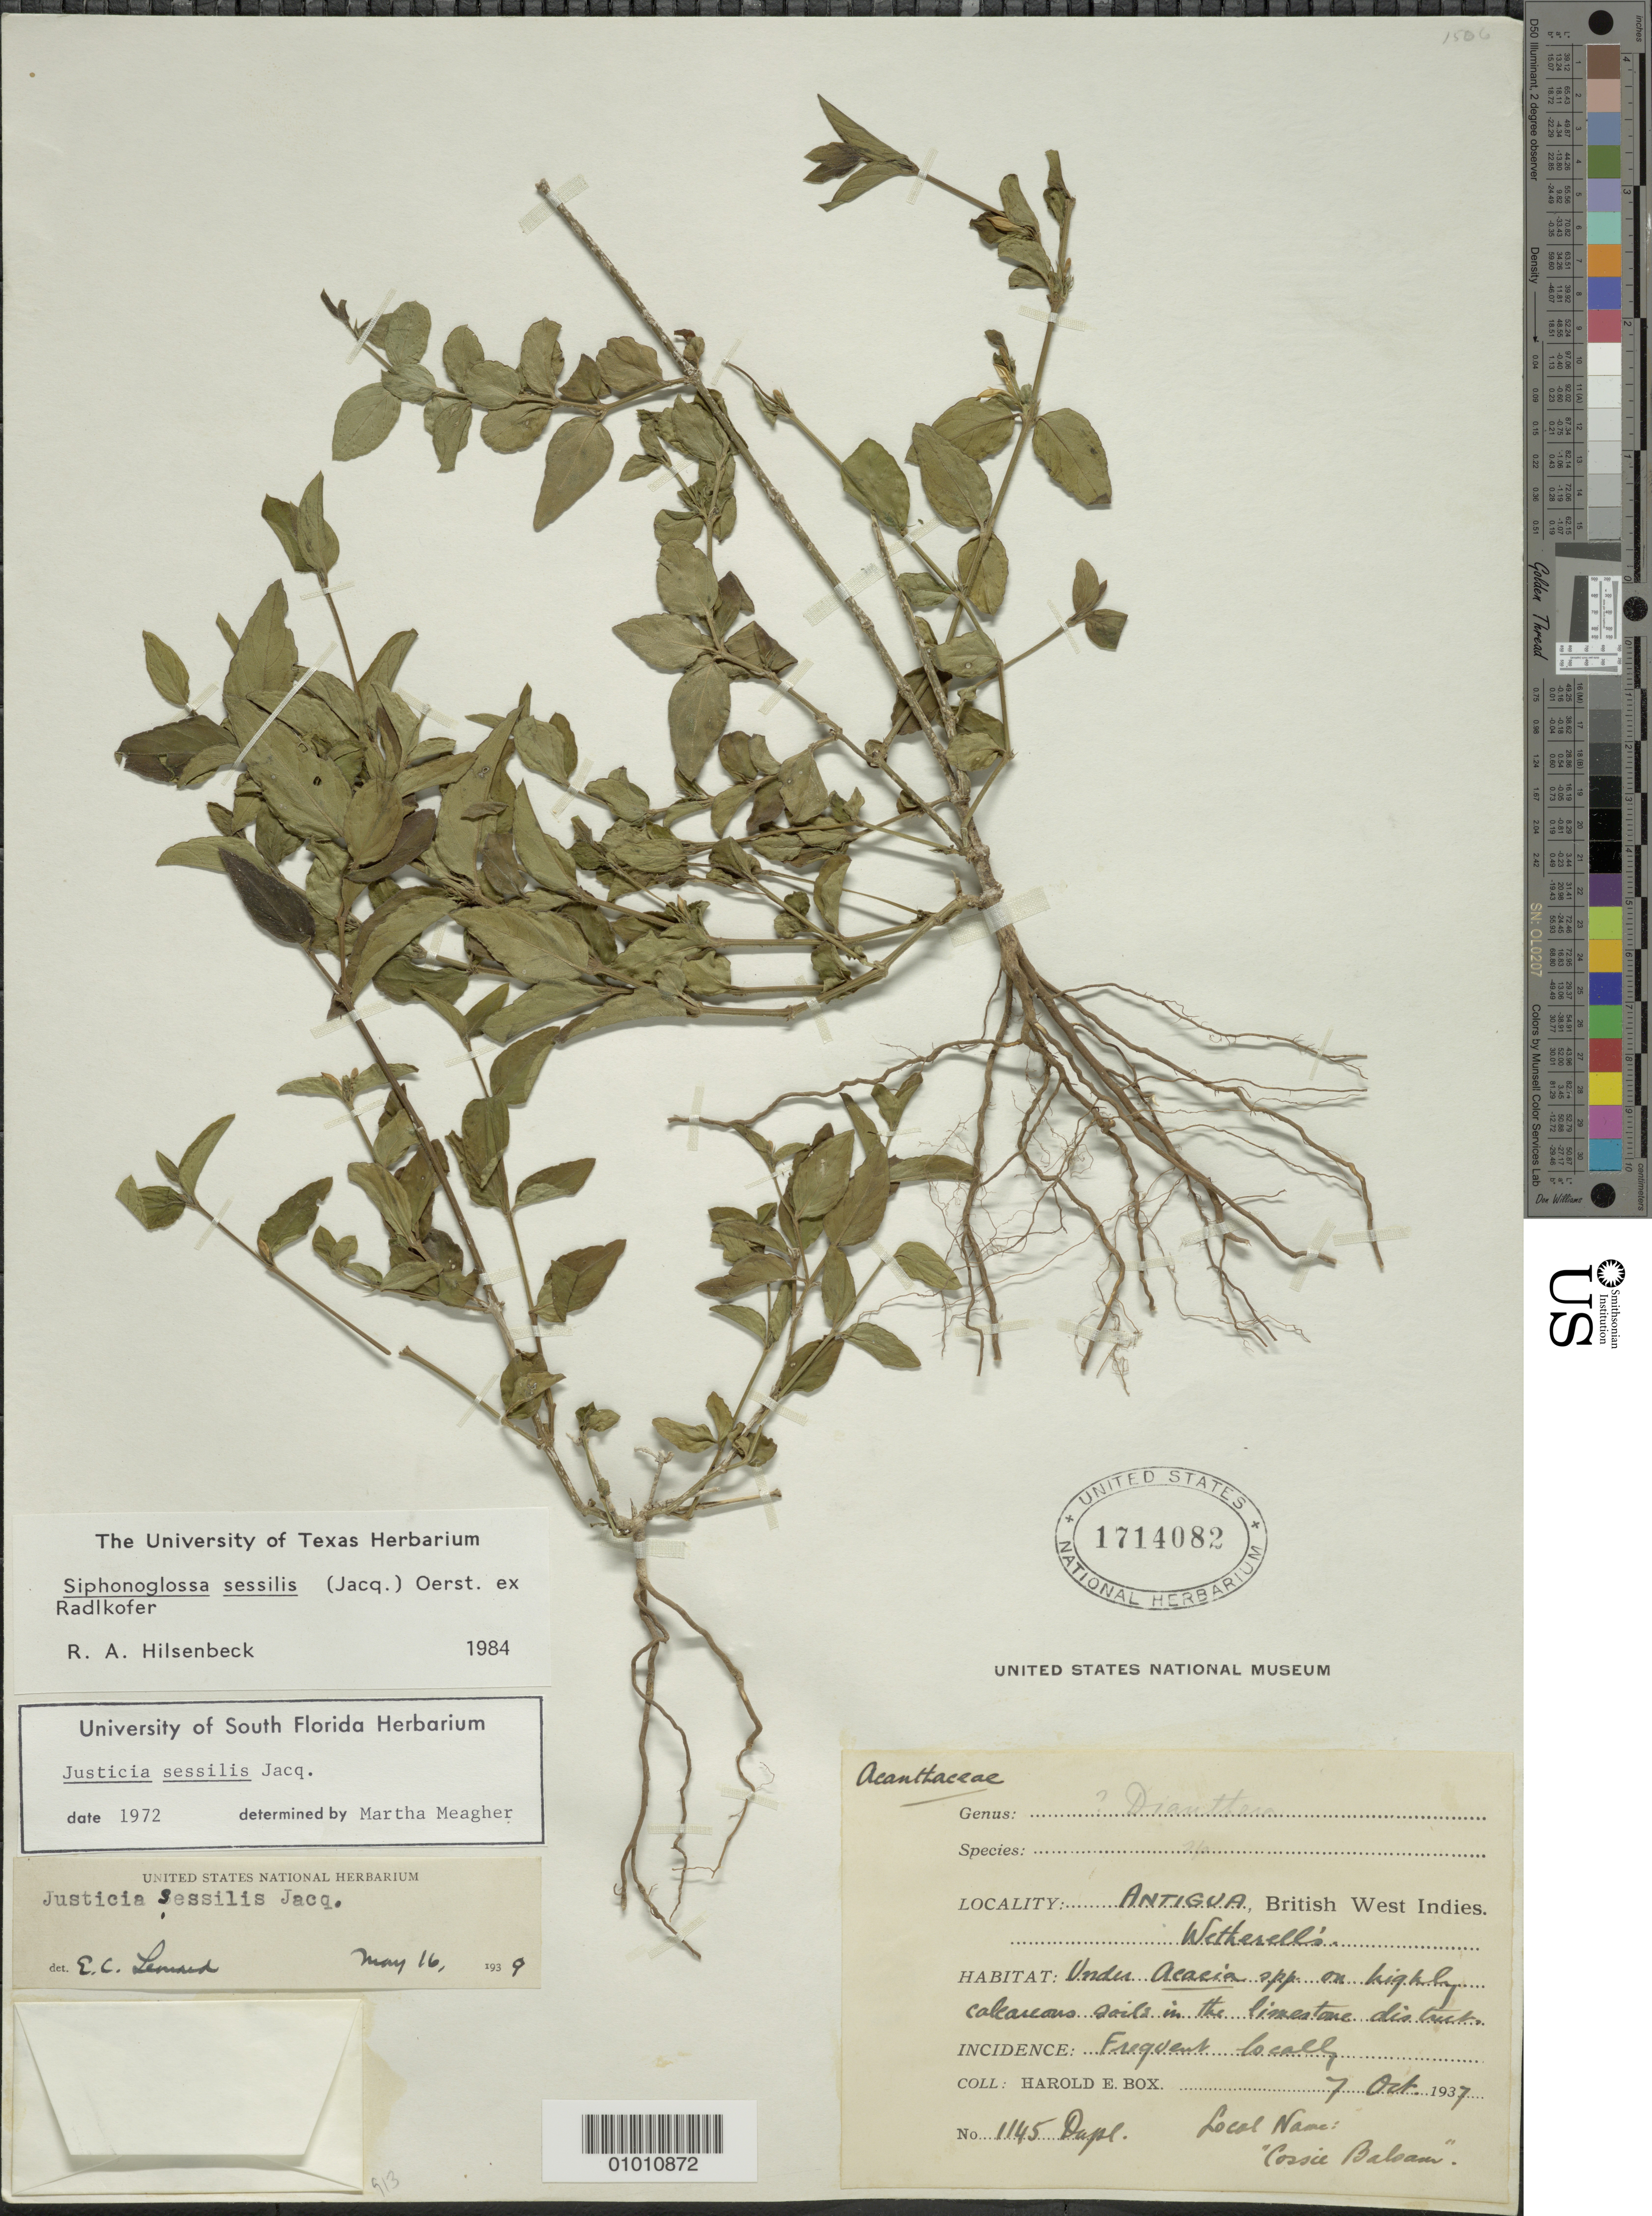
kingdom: Plantae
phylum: Tracheophyta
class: Magnoliopsida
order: Lamiales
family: Acanthaceae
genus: Siphonoglossa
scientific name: Siphonoglossa sessilis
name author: (Jacq.) D.N. Gibson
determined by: Hilsenbeck, R. A.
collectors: H. E. Box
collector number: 1145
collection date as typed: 07 Oct 1937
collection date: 1937-10-07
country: Antigua and Barbuda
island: Antigua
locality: Wetherells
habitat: Under Acacia sp. on highly calcareous soils in the limestone district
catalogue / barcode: US 1714082